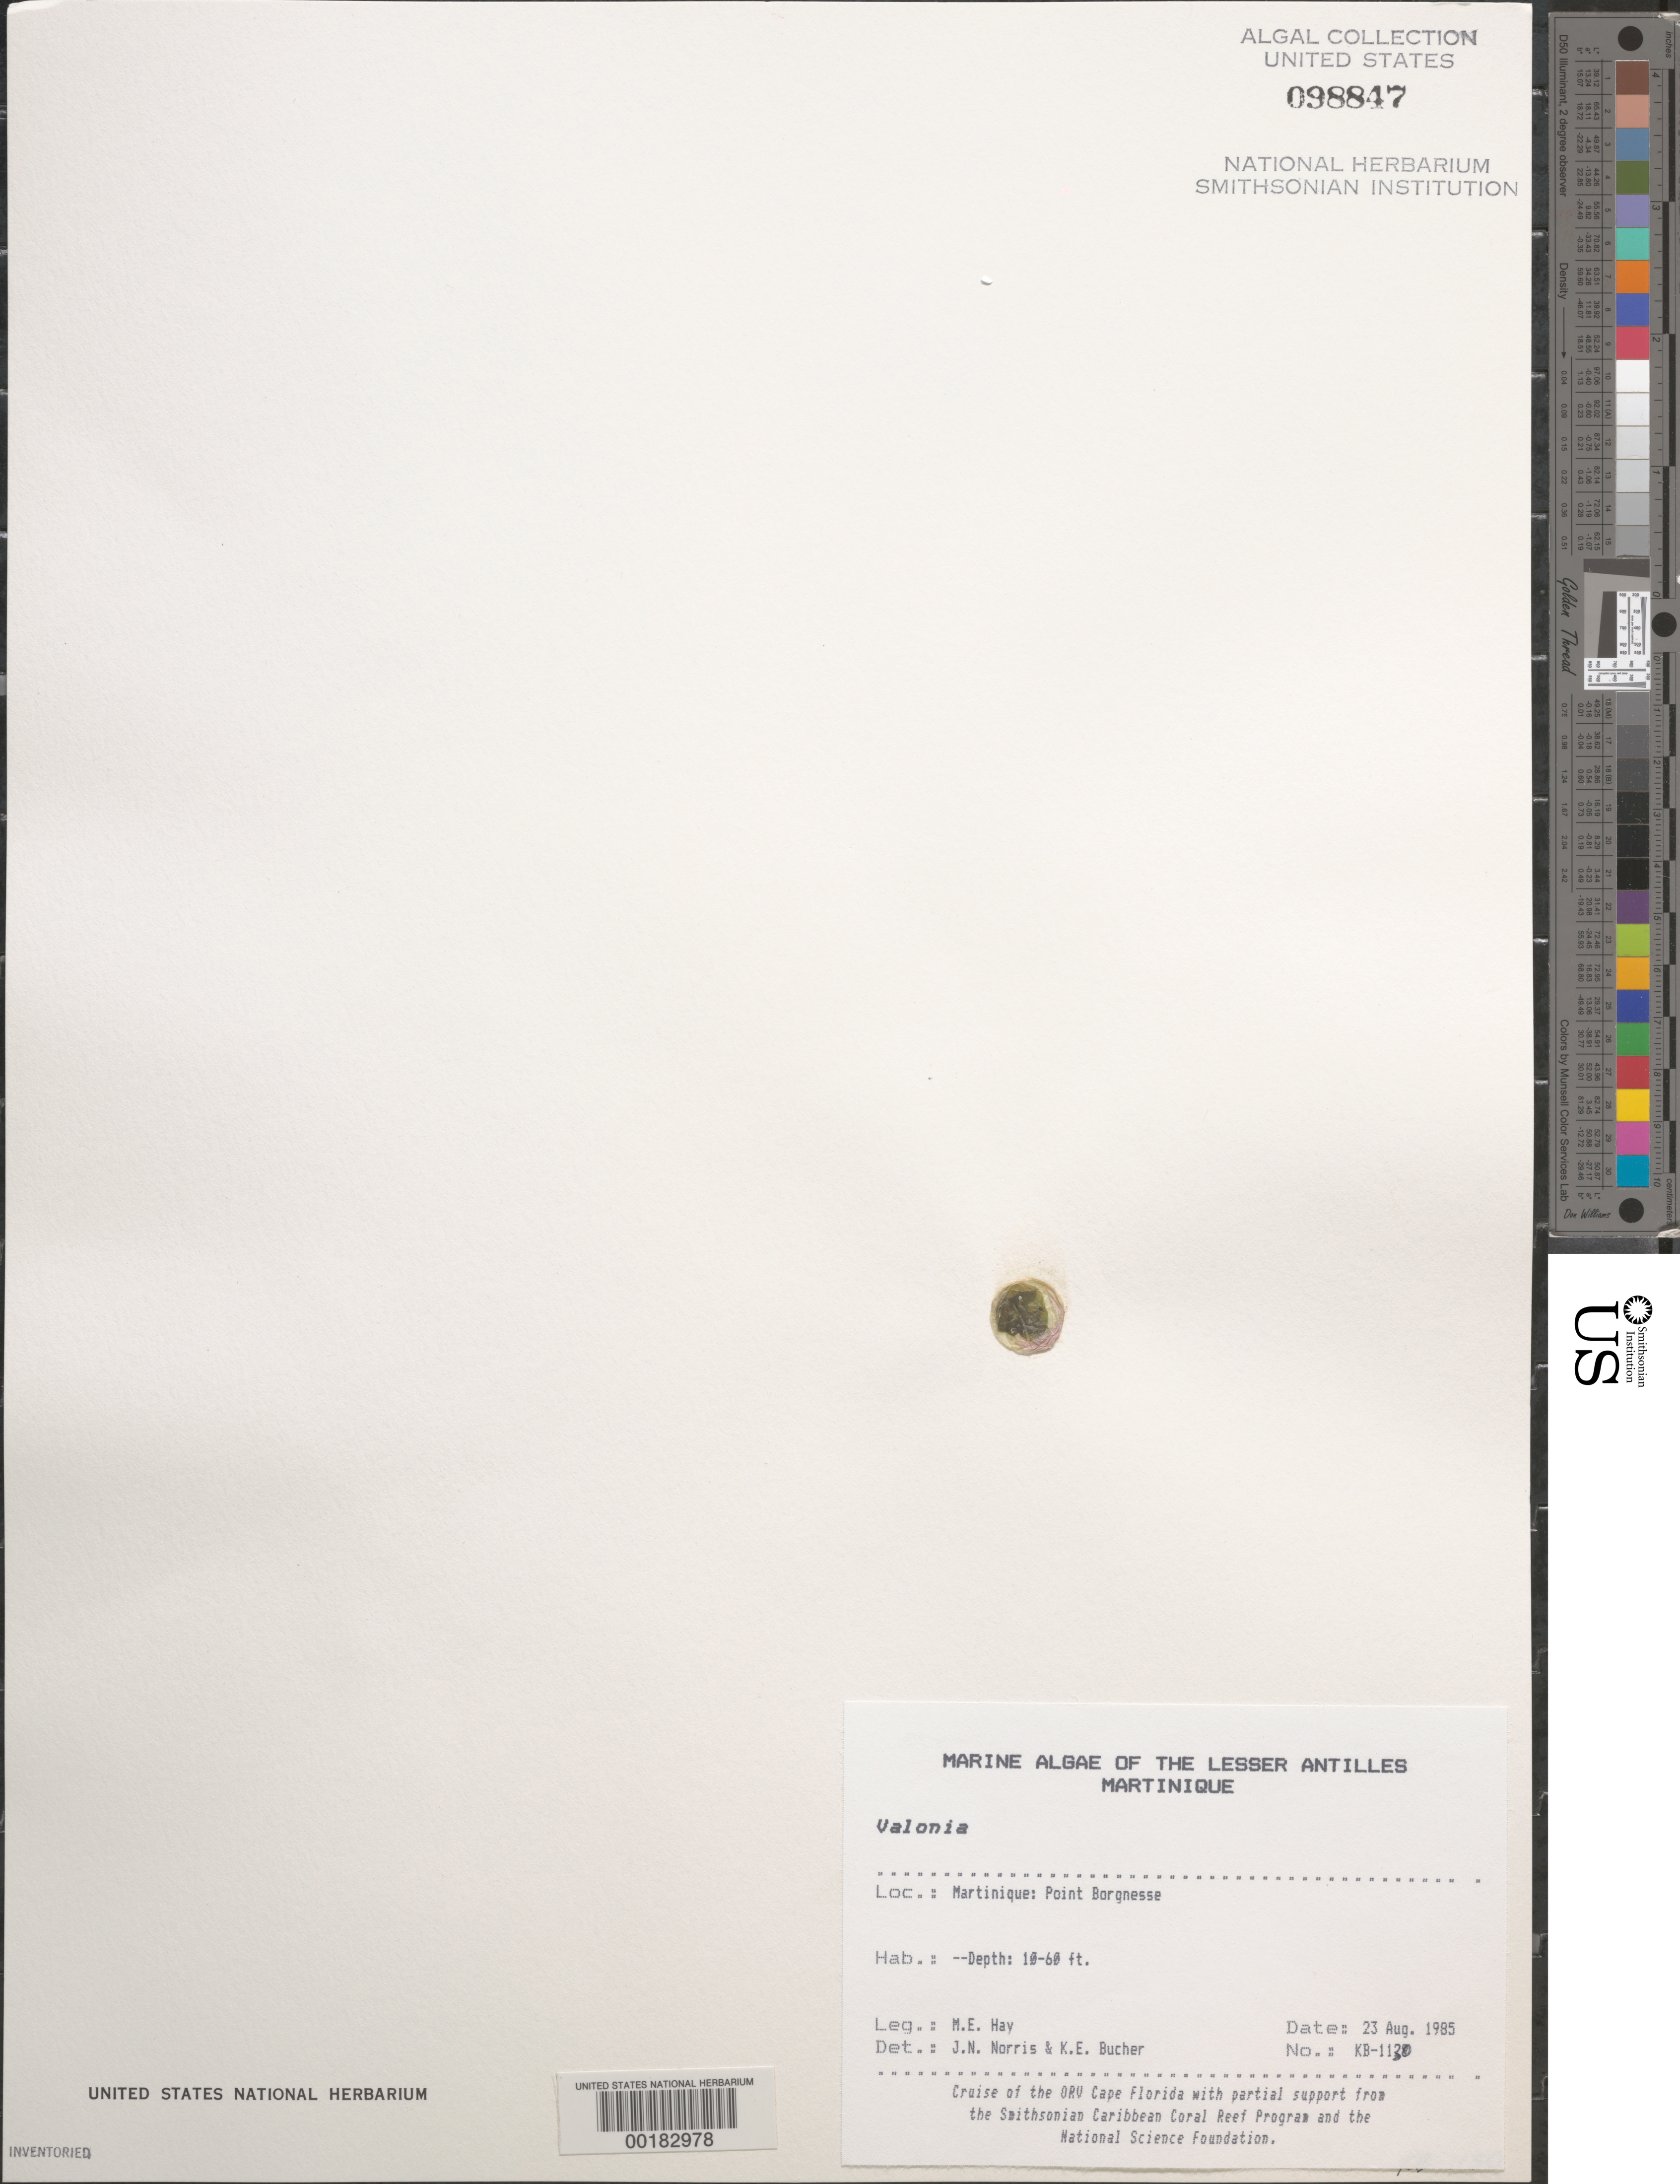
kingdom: Plantae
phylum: Chlorophyta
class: Ulvophyceae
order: Siphonocladales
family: Valoniaceae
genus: Valonia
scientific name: Valonia sp.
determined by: Norris, J. N.; Bucher, K. E.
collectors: M. E. Hay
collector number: KB-1130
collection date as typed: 23 Aug 1985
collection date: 1985-08-23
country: Martinique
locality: Pointe Borgnesse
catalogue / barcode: US 98847